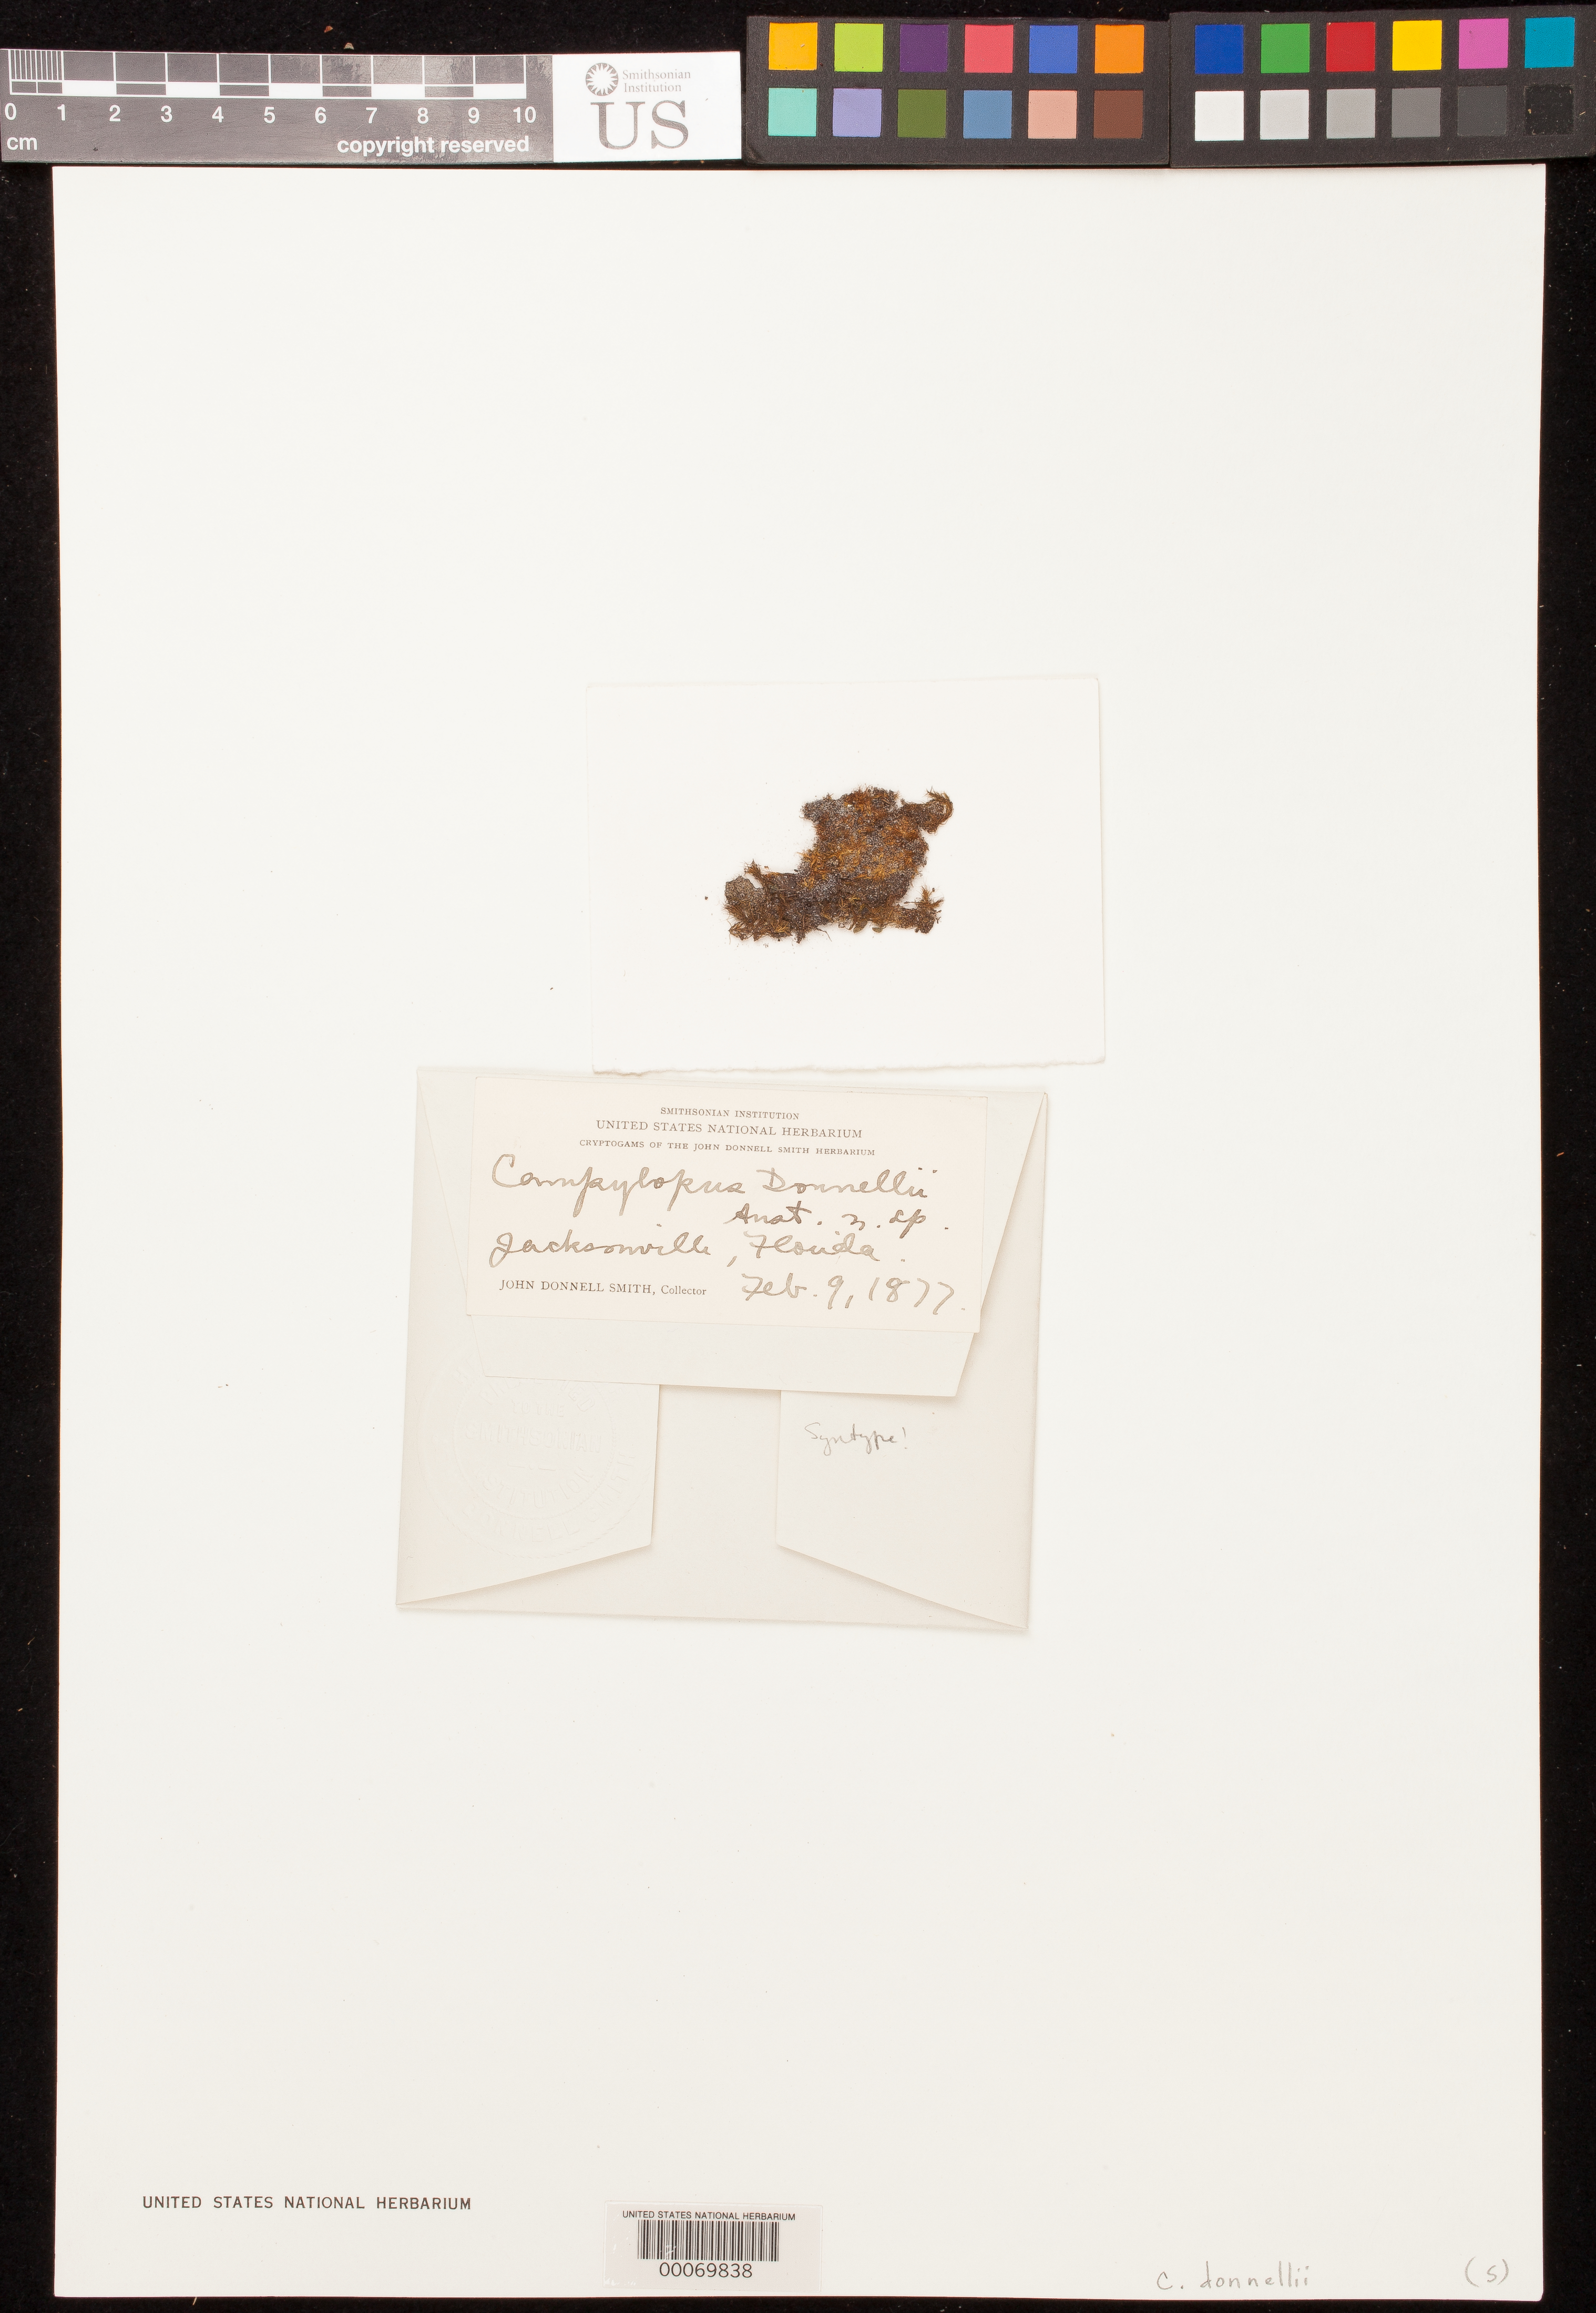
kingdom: Plantae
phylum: Bryophyta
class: Bryopsida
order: Dicranales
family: Leucobryaceae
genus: Campylopus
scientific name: Campylopus donnellii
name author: Austin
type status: Syntype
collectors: J. Donnell Smith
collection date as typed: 09 Feb 1877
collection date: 1877-02-09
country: United States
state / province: Florida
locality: Jacksonville.